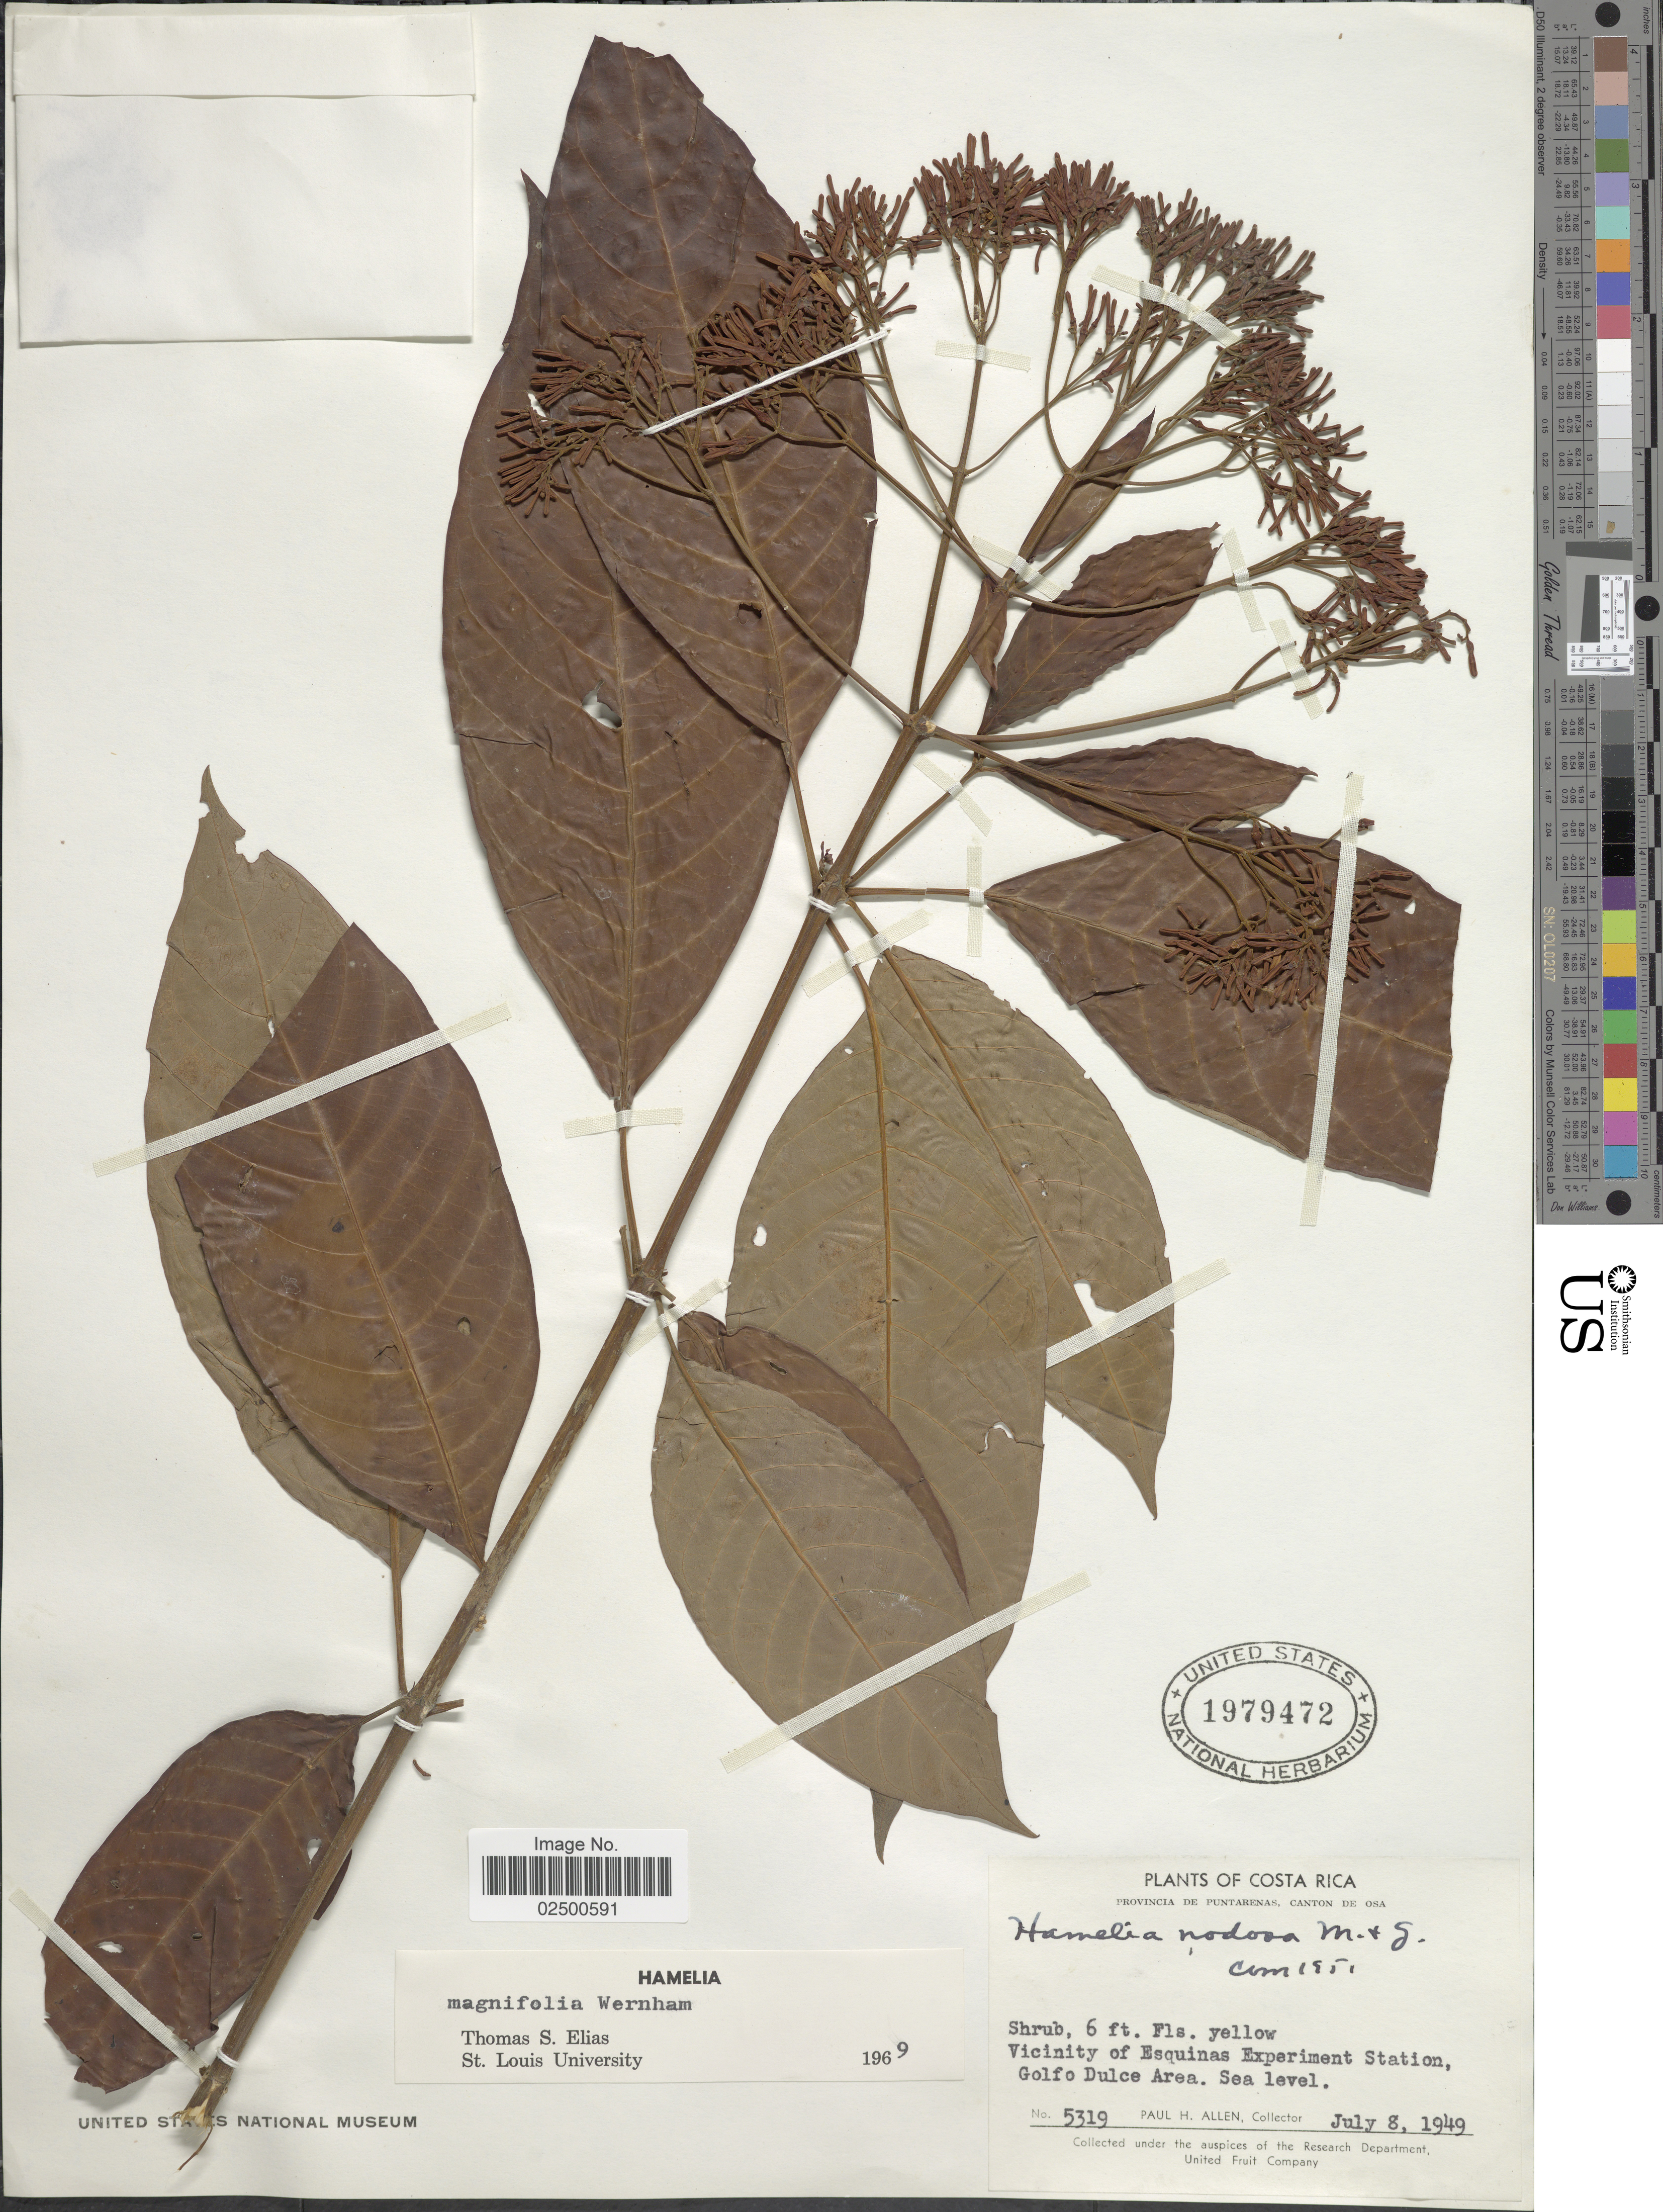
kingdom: Plantae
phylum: Tracheophyta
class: Magnoliopsida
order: Gentianales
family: Rubiaceae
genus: Hamelia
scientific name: Hamelia magnifolia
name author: Wernham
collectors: P. H. Allen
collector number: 5319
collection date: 1949-07-08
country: Costa Rica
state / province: Puntarenas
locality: Canton de Osa. Vicinity of Esquinas Experiment Station, Golfo Dulce Area.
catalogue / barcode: US 1979472